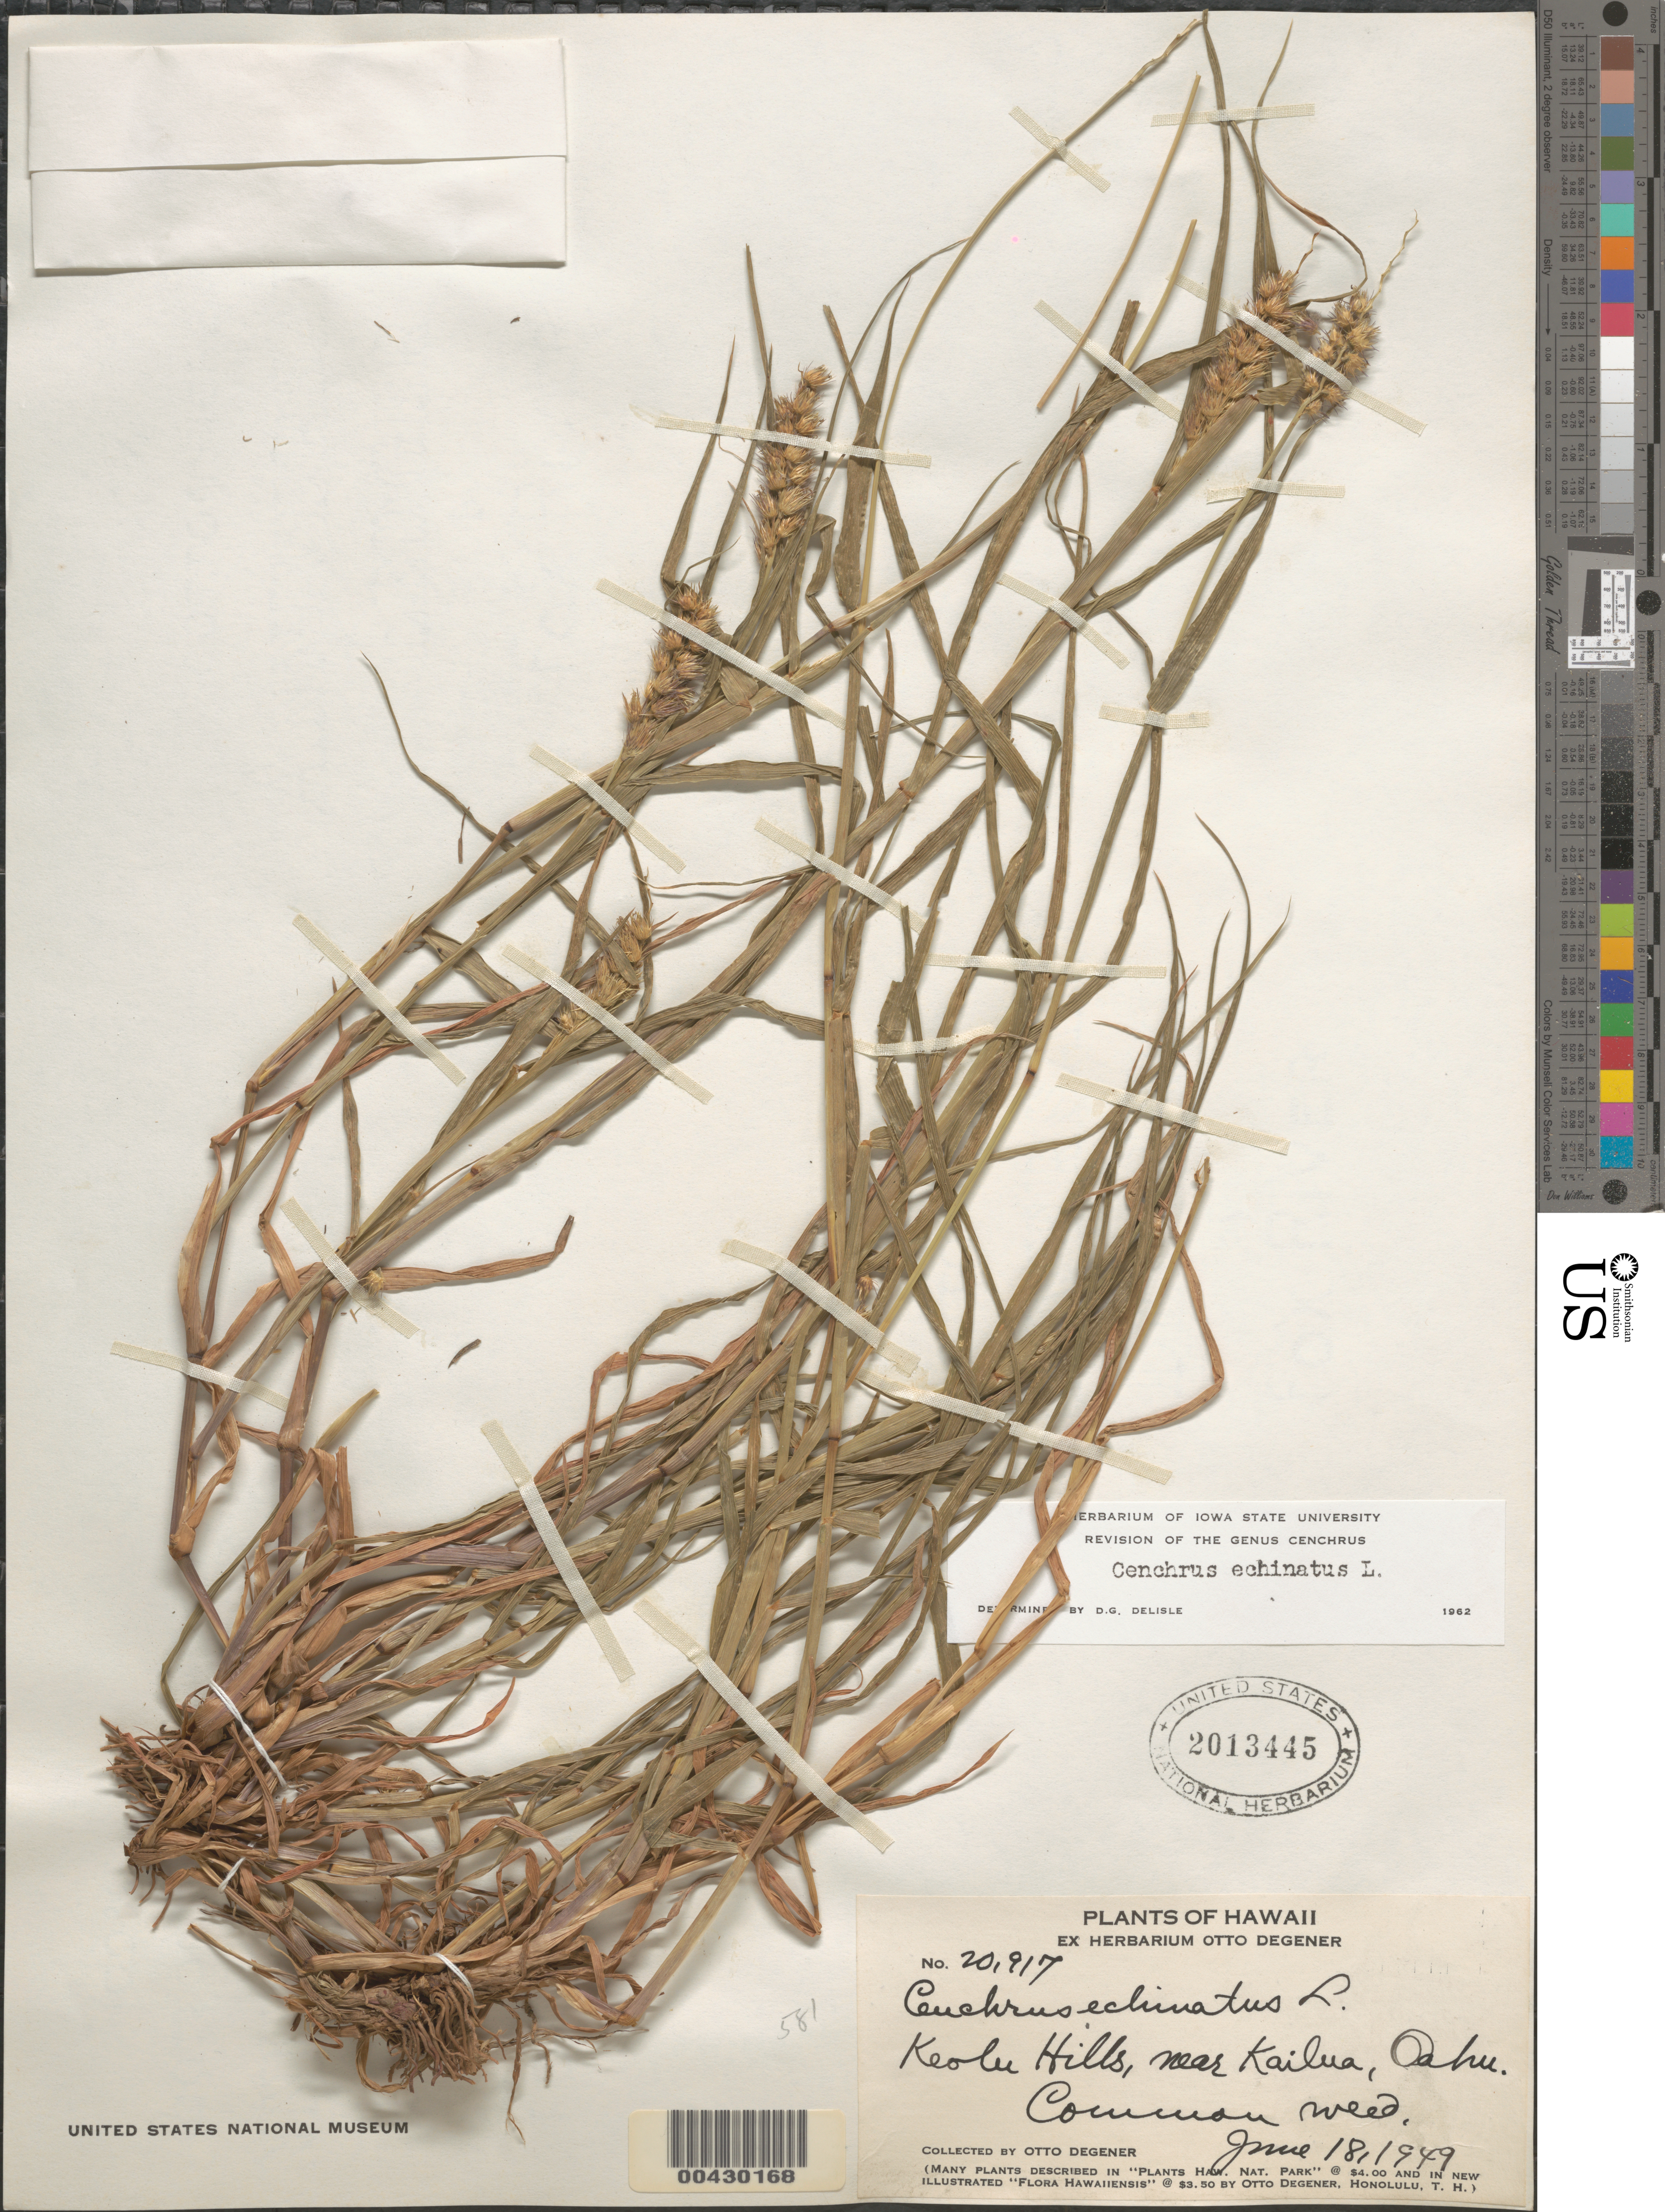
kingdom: Plantae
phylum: Tracheophyta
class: Liliopsida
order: Poales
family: Poaceae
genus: Cenchrus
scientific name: Cenchrus echinatus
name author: L.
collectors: O. Degener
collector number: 20917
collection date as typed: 19 Jun 1949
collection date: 1949-06-19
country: United States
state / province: Hawaii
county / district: Honolulu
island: Oahu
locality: Keolu Hills, near Kailua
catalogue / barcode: US 2013445